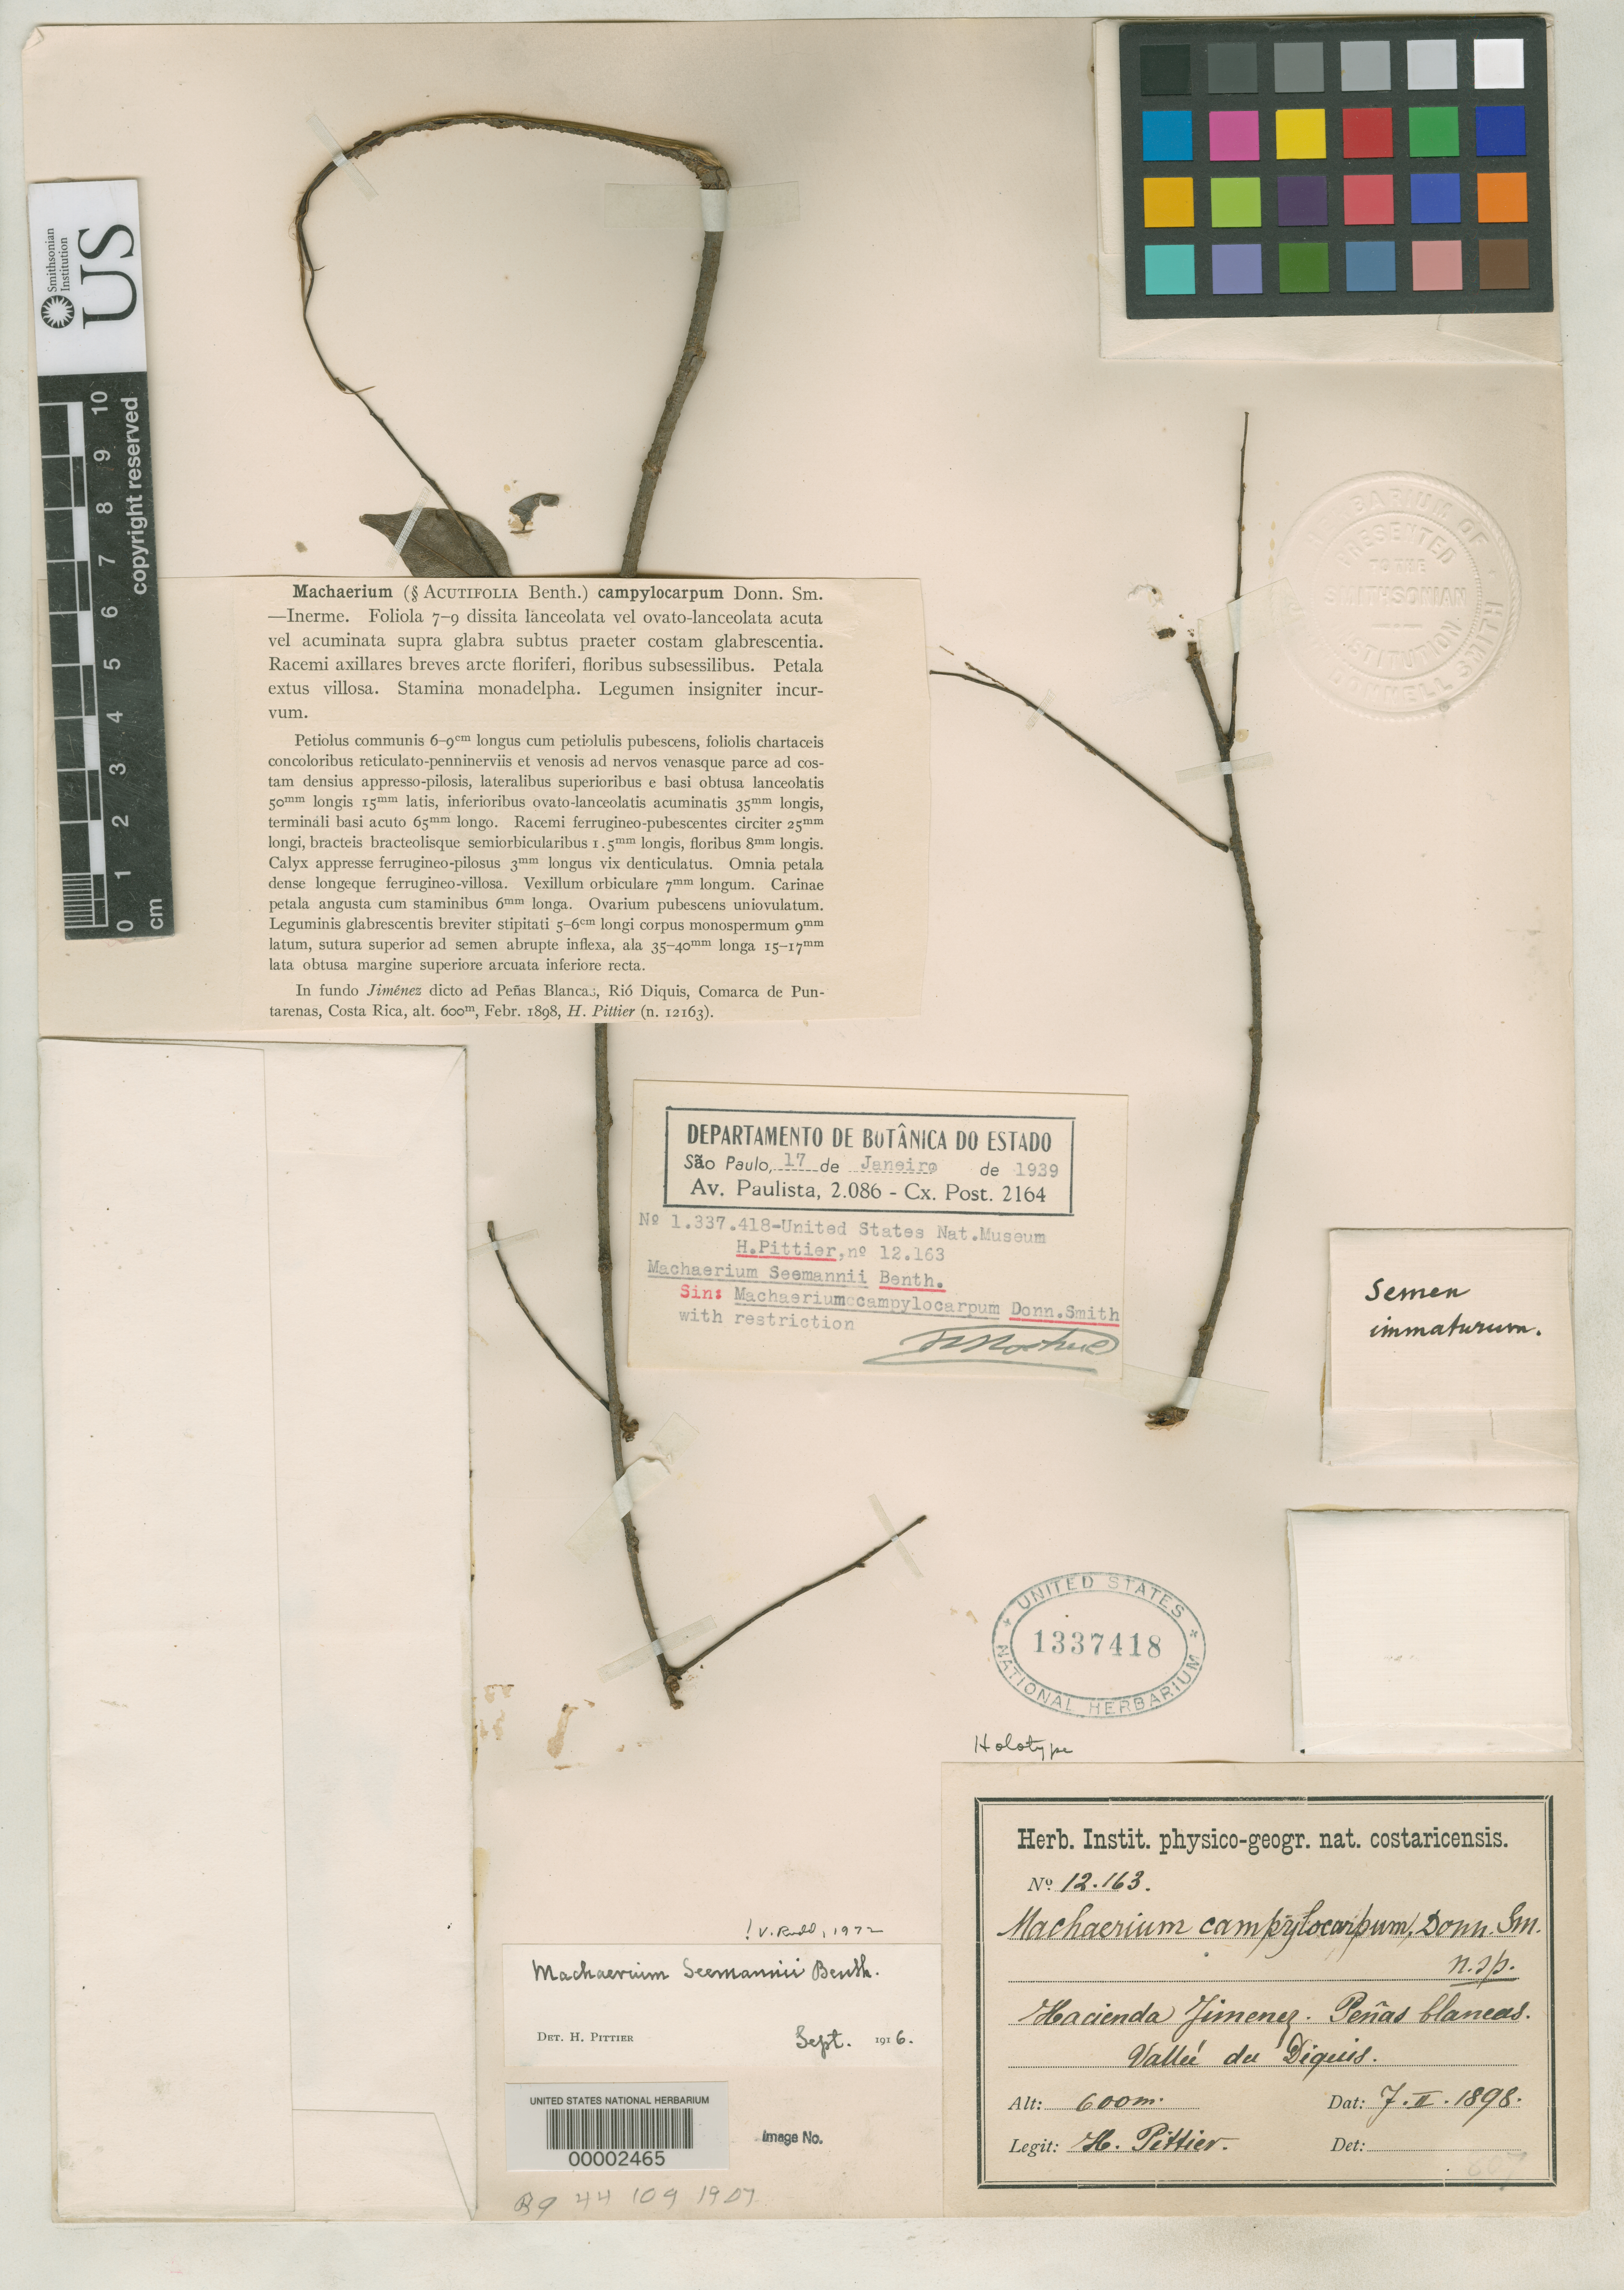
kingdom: Plantae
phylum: Tracheophyta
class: Magnoliopsida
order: Fabales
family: Fabaceae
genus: Machaerium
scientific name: Machaerium campylocarpum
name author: Donn. Sm.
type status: Holotype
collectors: H. F. Pittier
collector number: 12163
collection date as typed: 07 Feb 1898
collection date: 1898-02-07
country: Costa Rica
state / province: Puntarenas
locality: Rio Diquis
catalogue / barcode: US 1337418